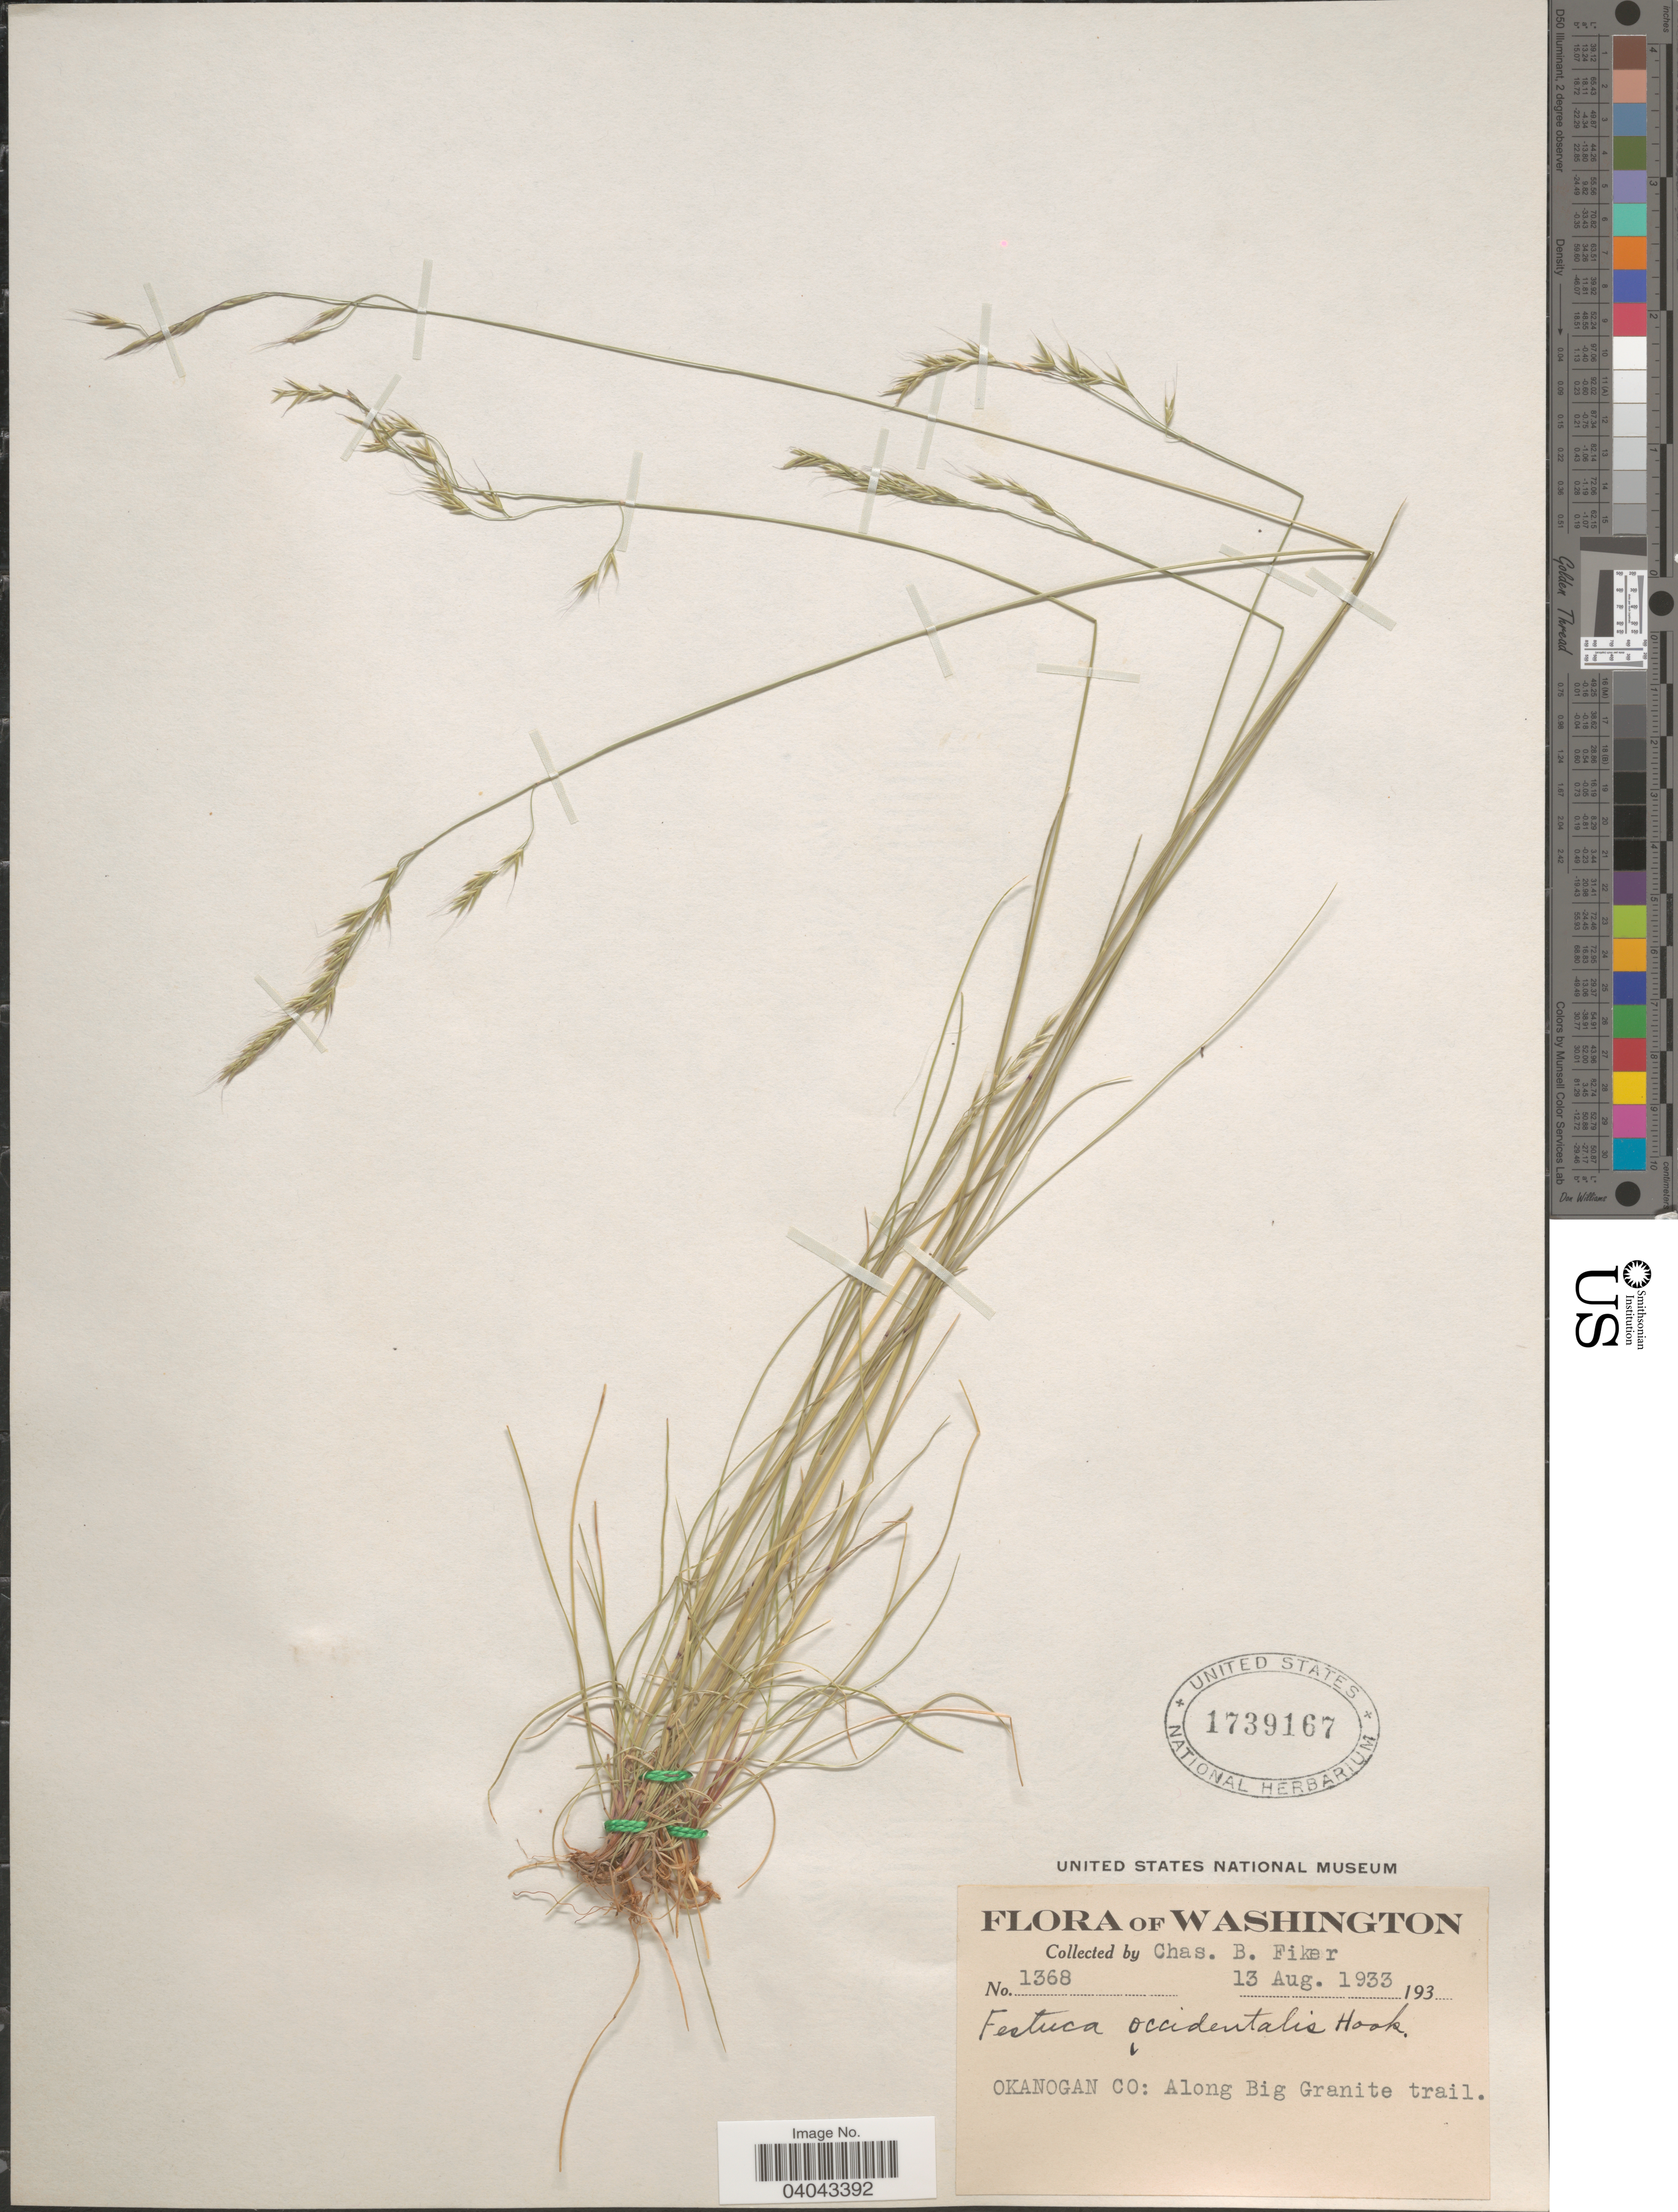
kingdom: Plantae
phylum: Tracheophyta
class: Liliopsida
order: Poales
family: Poaceae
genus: Festuca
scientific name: Festuca occidentalis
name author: Hook.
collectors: C. Fiker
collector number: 1368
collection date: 1933-08-13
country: United States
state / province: Washington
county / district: Okanogan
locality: Okanogan Co: Along Big Granite trail.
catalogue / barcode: US 1739167